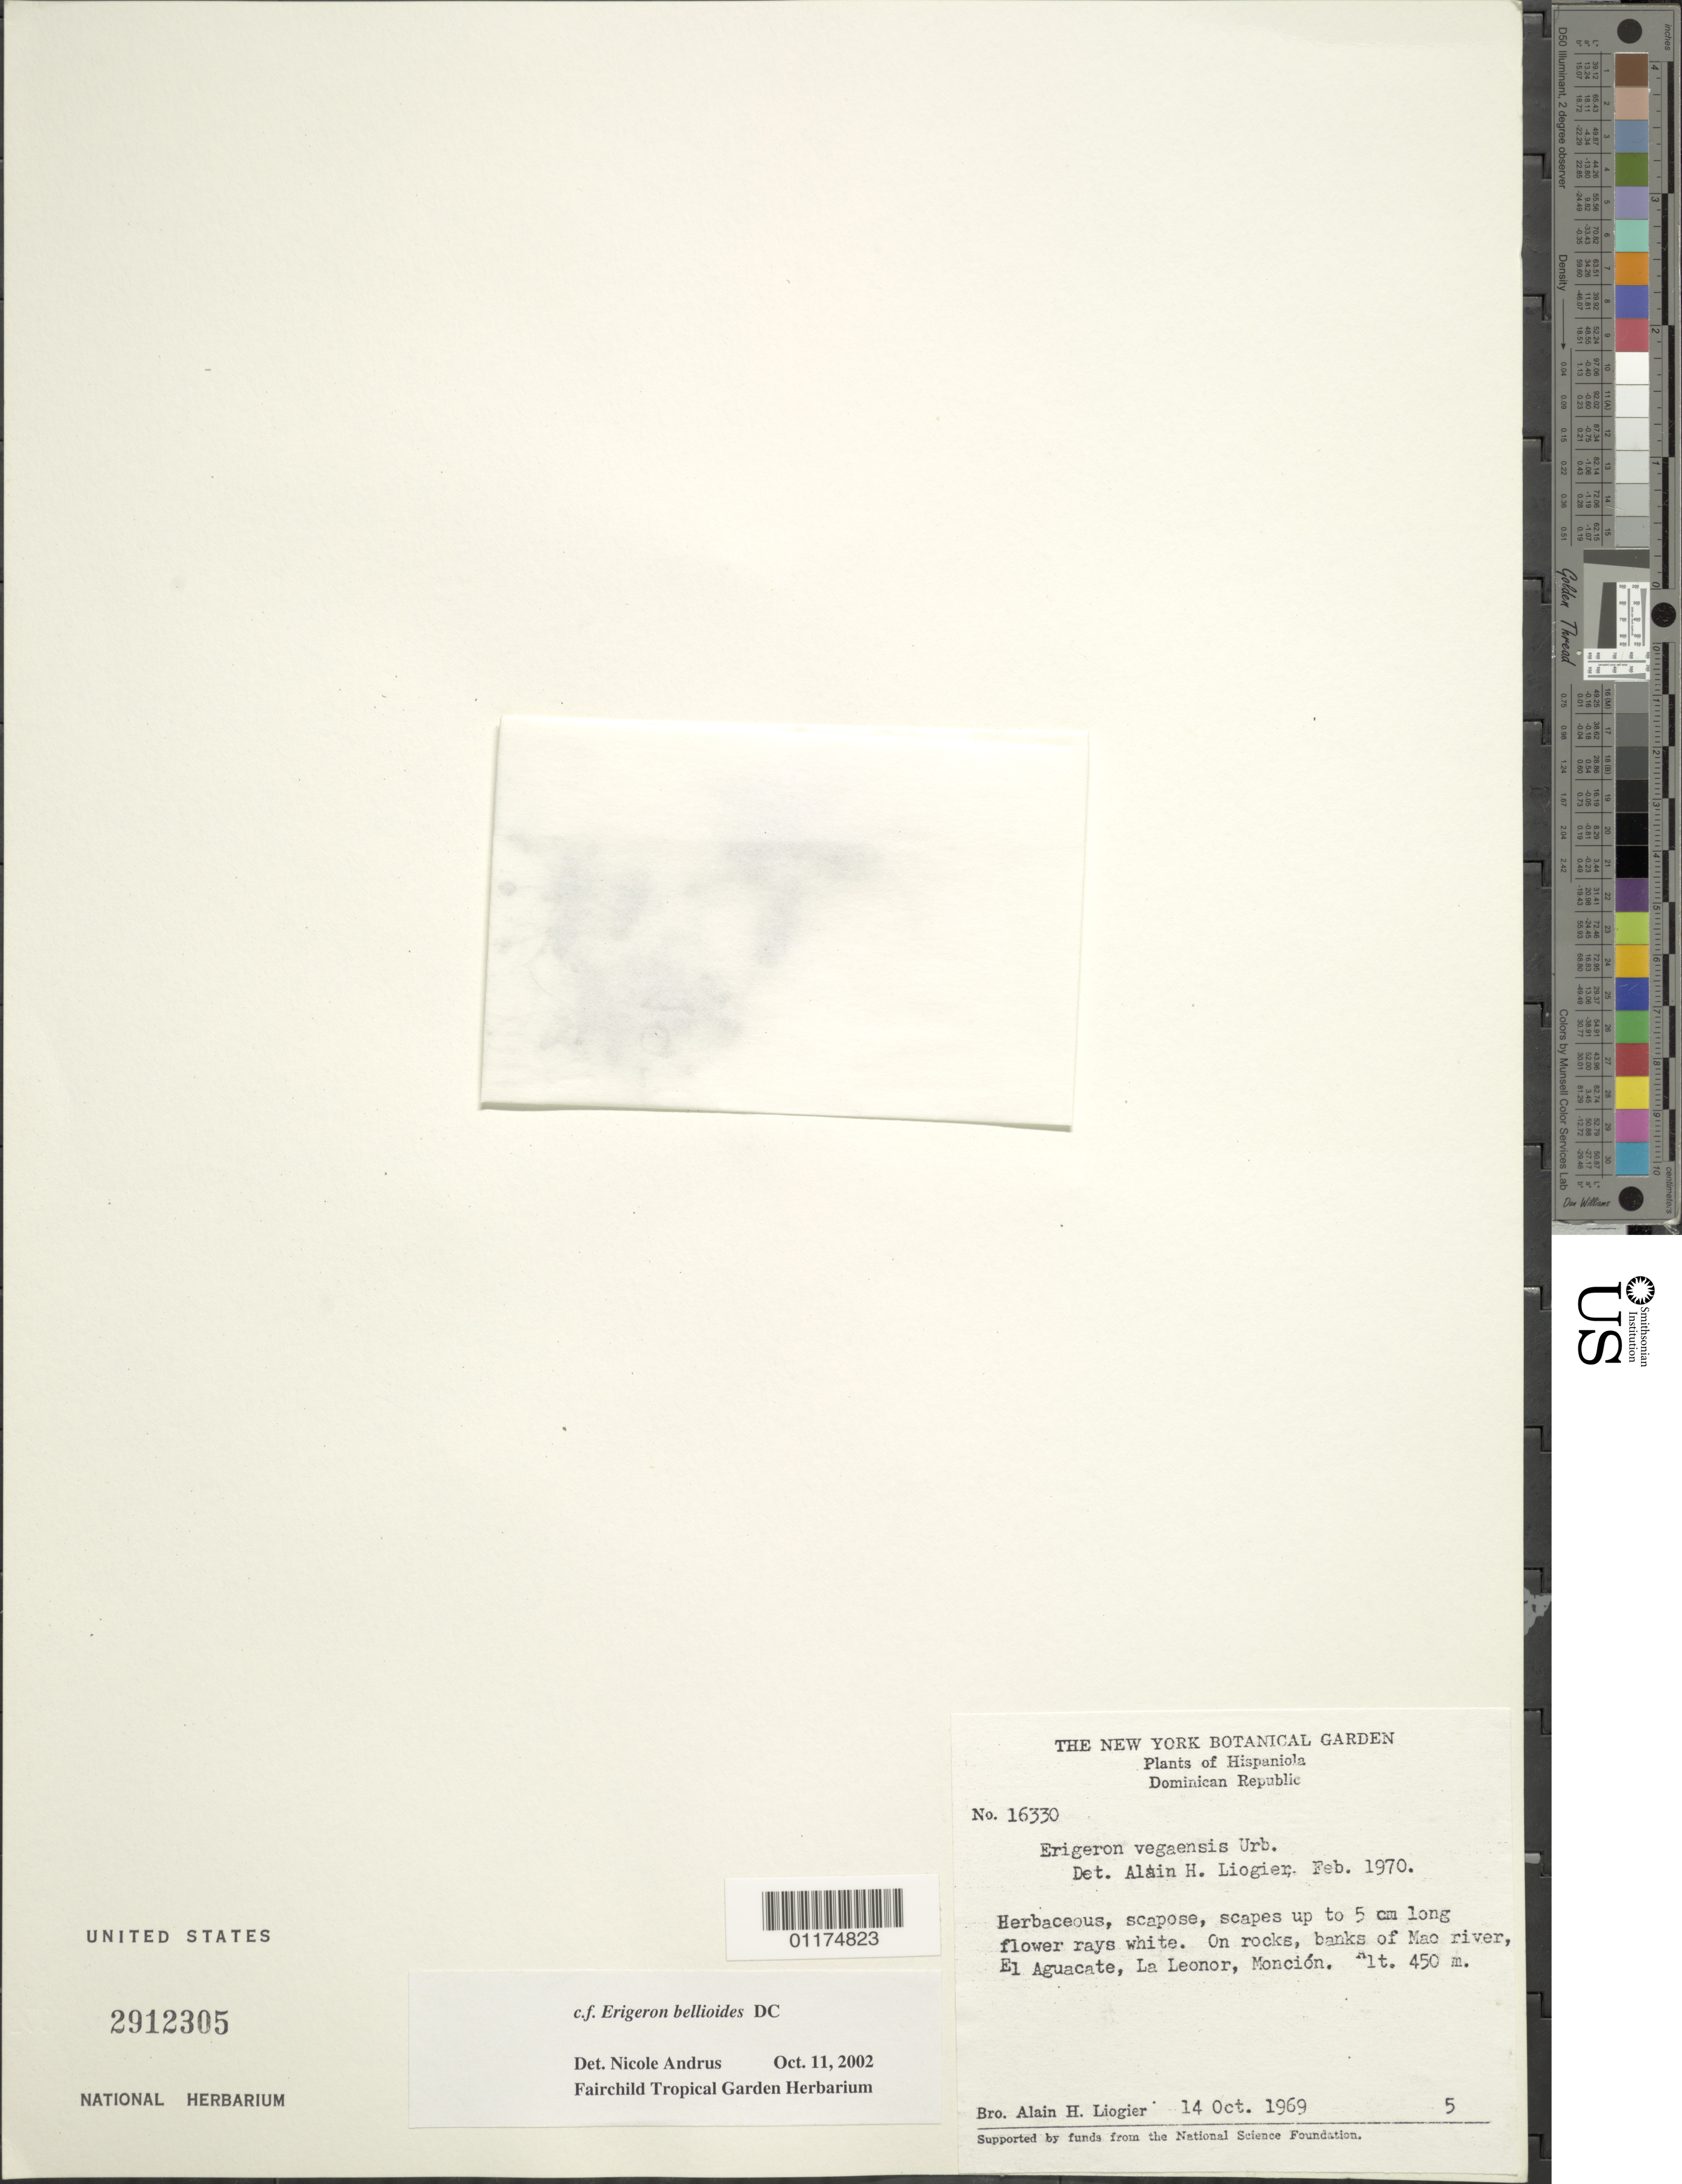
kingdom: Plantae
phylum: Tracheophyta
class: Magnoliopsida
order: Asterales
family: Asteraceae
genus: Erigeron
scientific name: Erigeron bellioides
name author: DC.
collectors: A. H. Liogier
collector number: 16330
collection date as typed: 14 Oct 1969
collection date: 1969-10-14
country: Dominican Republic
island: Hispaniola I.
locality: On rocks, banks of Mao River, El Aguacate, La Leonor, Moncion.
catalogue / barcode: US 2912305